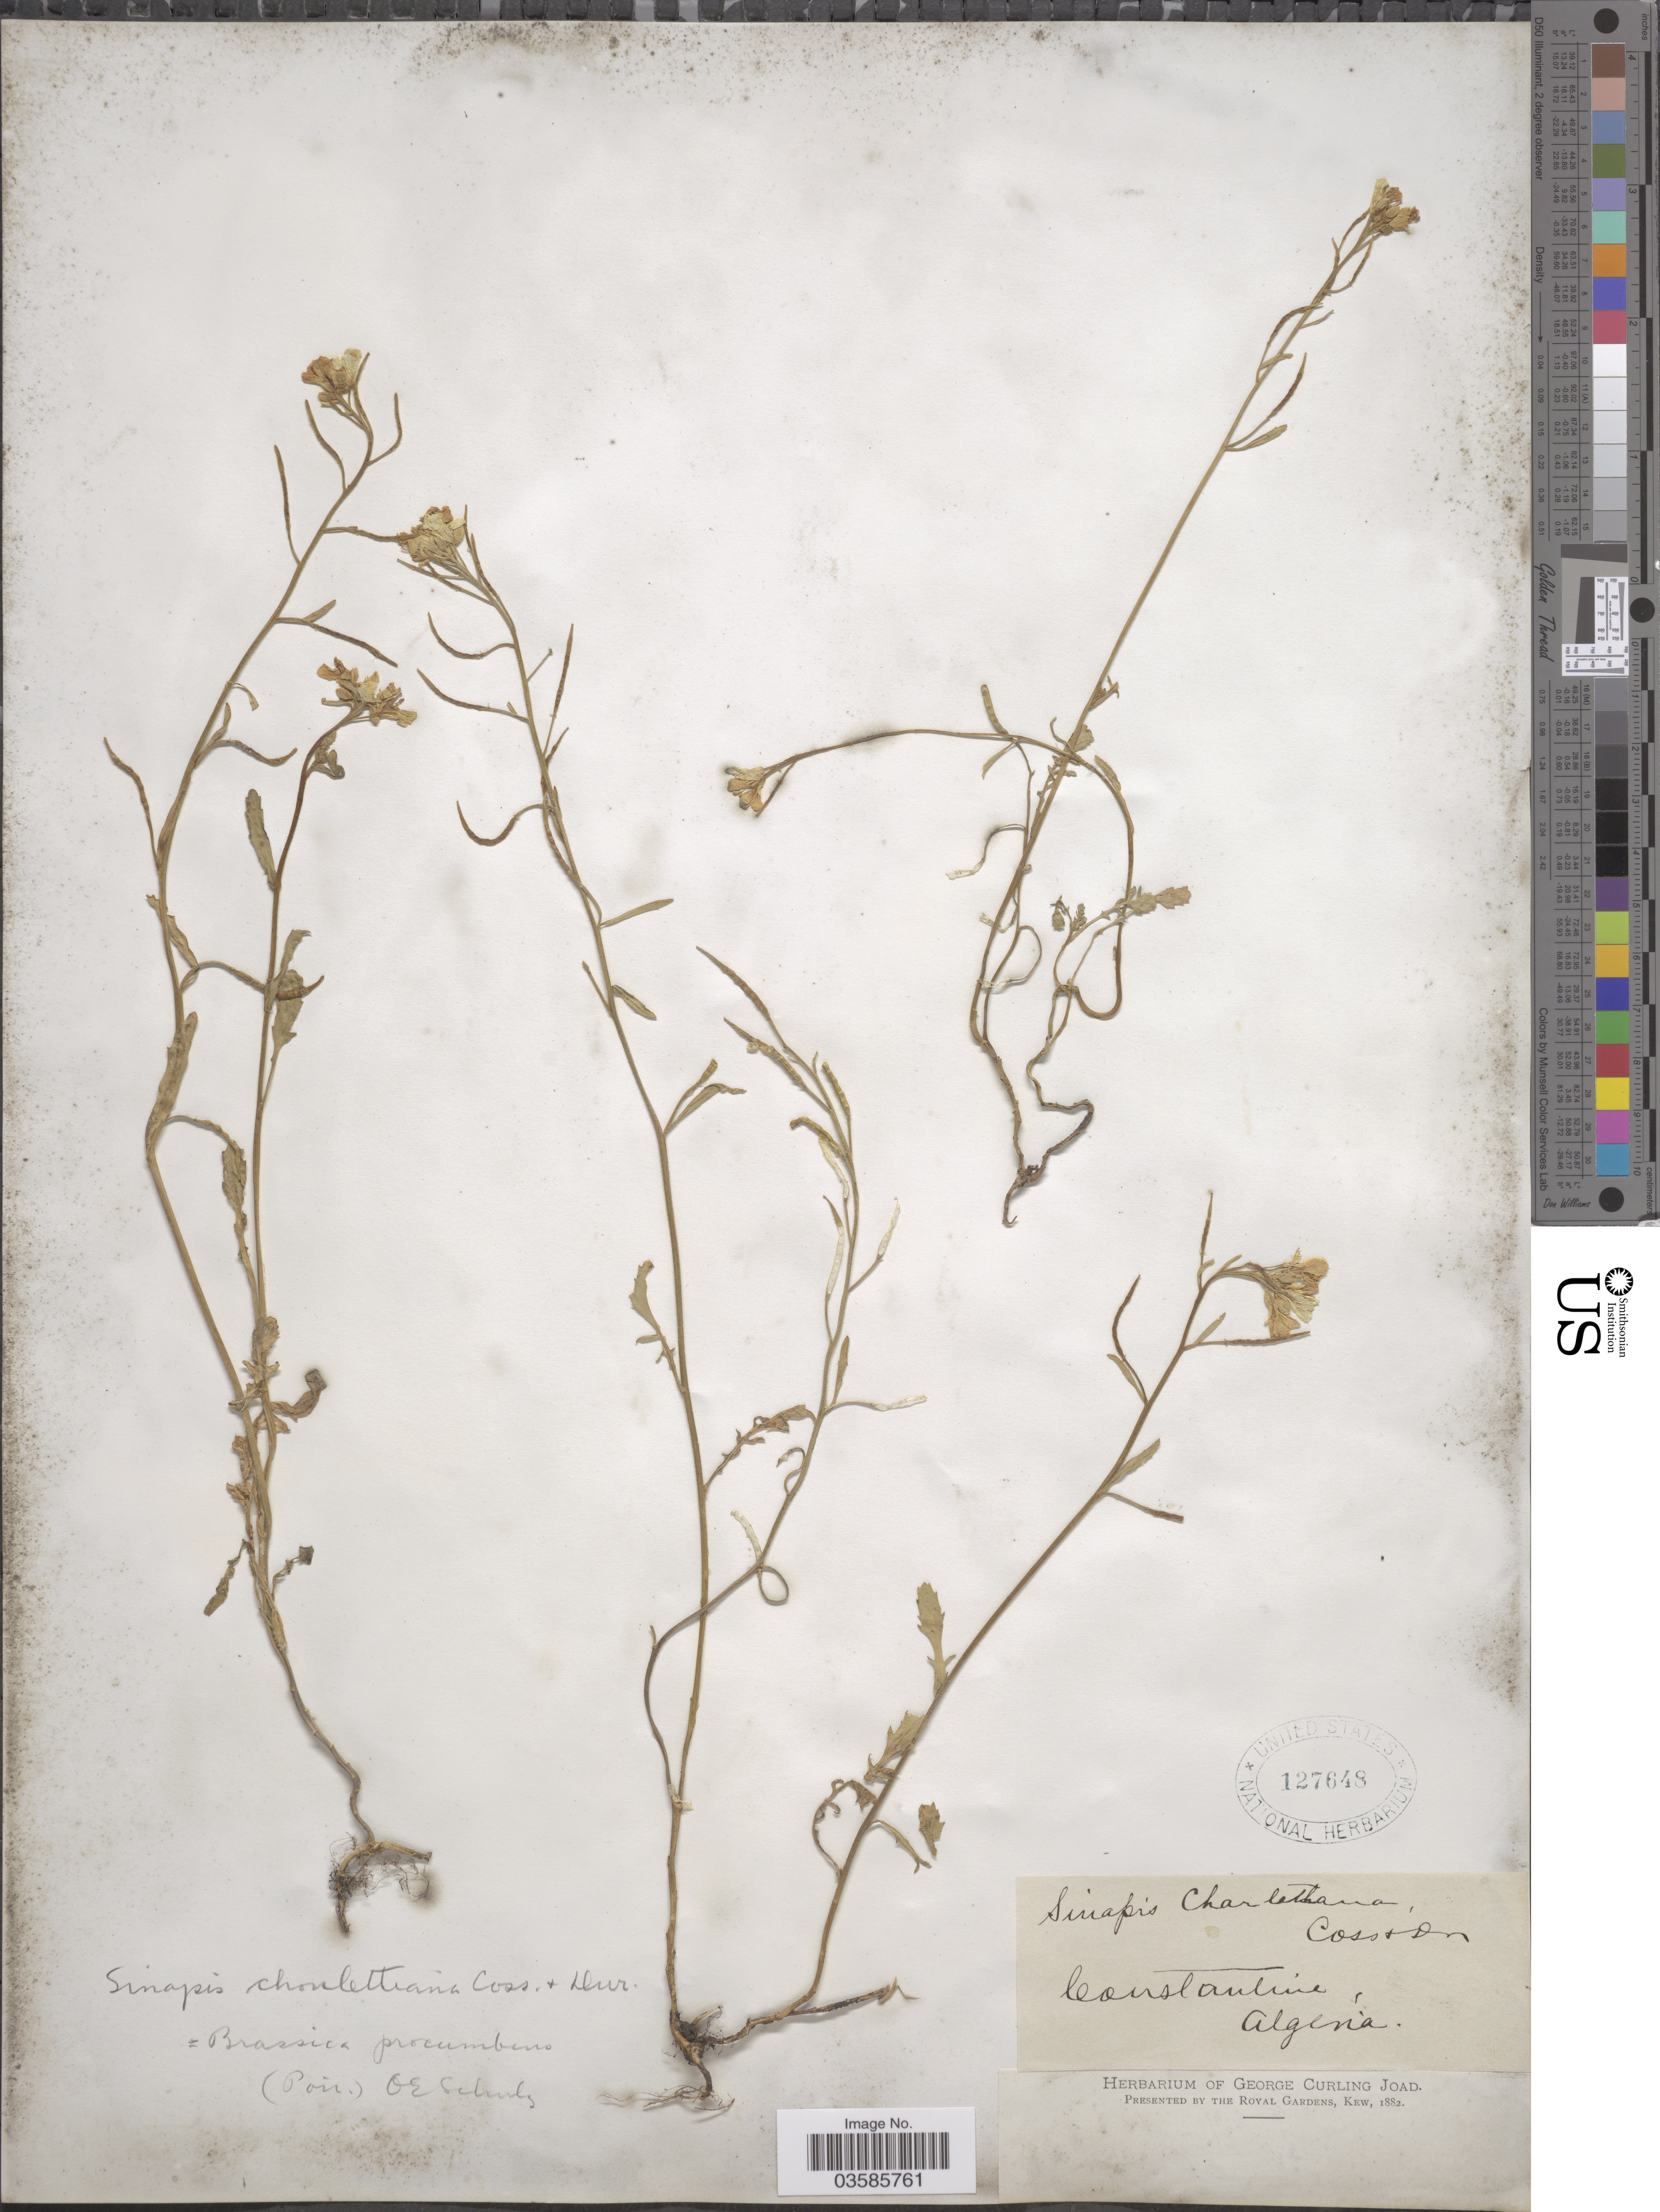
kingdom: Plantae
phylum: Tracheophyta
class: Magnoliopsida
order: Brassicales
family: Brassicaceae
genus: Brassica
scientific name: Brassica procumbens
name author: (Poir.) O.E. Schulz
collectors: ex herb. George Curling Joad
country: Algeria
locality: Constantine. Algerià.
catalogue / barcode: US 127648